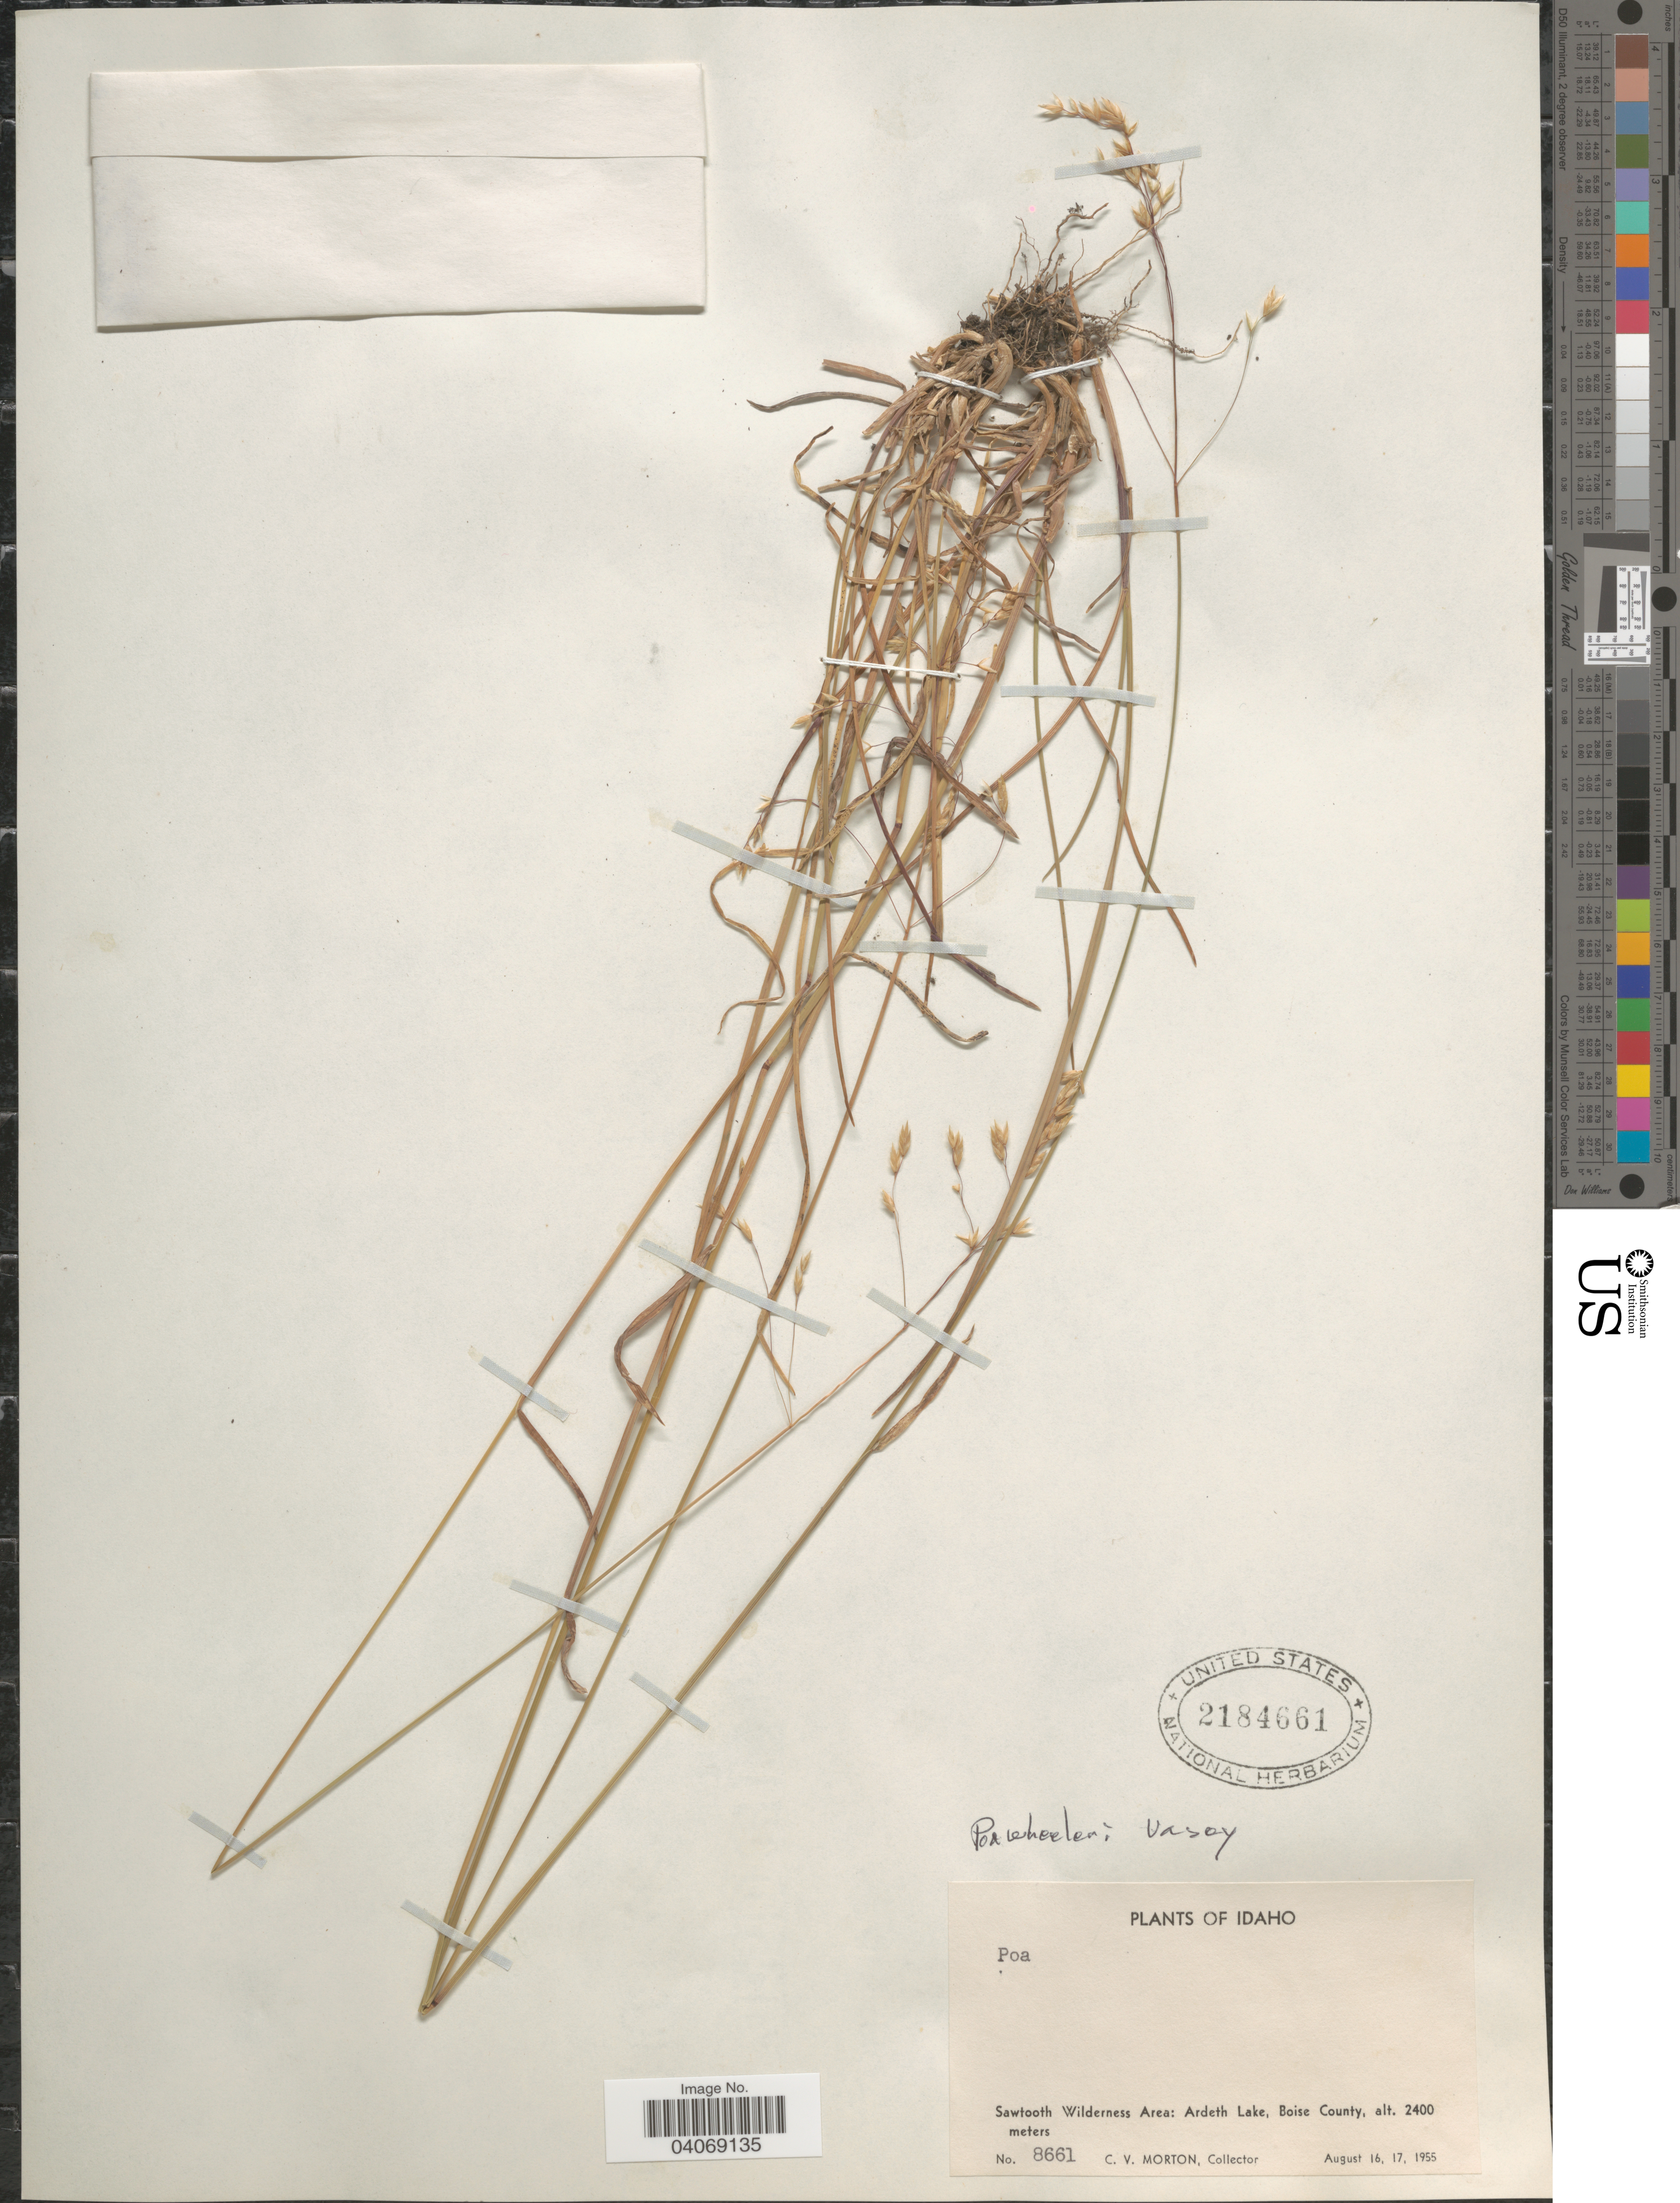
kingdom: Plantae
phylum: Tracheophyta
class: Liliopsida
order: Poales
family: Poaceae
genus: Poa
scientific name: Poa wheeleri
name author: Vasey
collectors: C. V. Morton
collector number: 8661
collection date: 1955-08-16/1955-08-17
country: United States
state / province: Idaho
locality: Sawtooth Wilderness Area: Ardeth Lake, Boise County.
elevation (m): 2400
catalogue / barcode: US 2184661